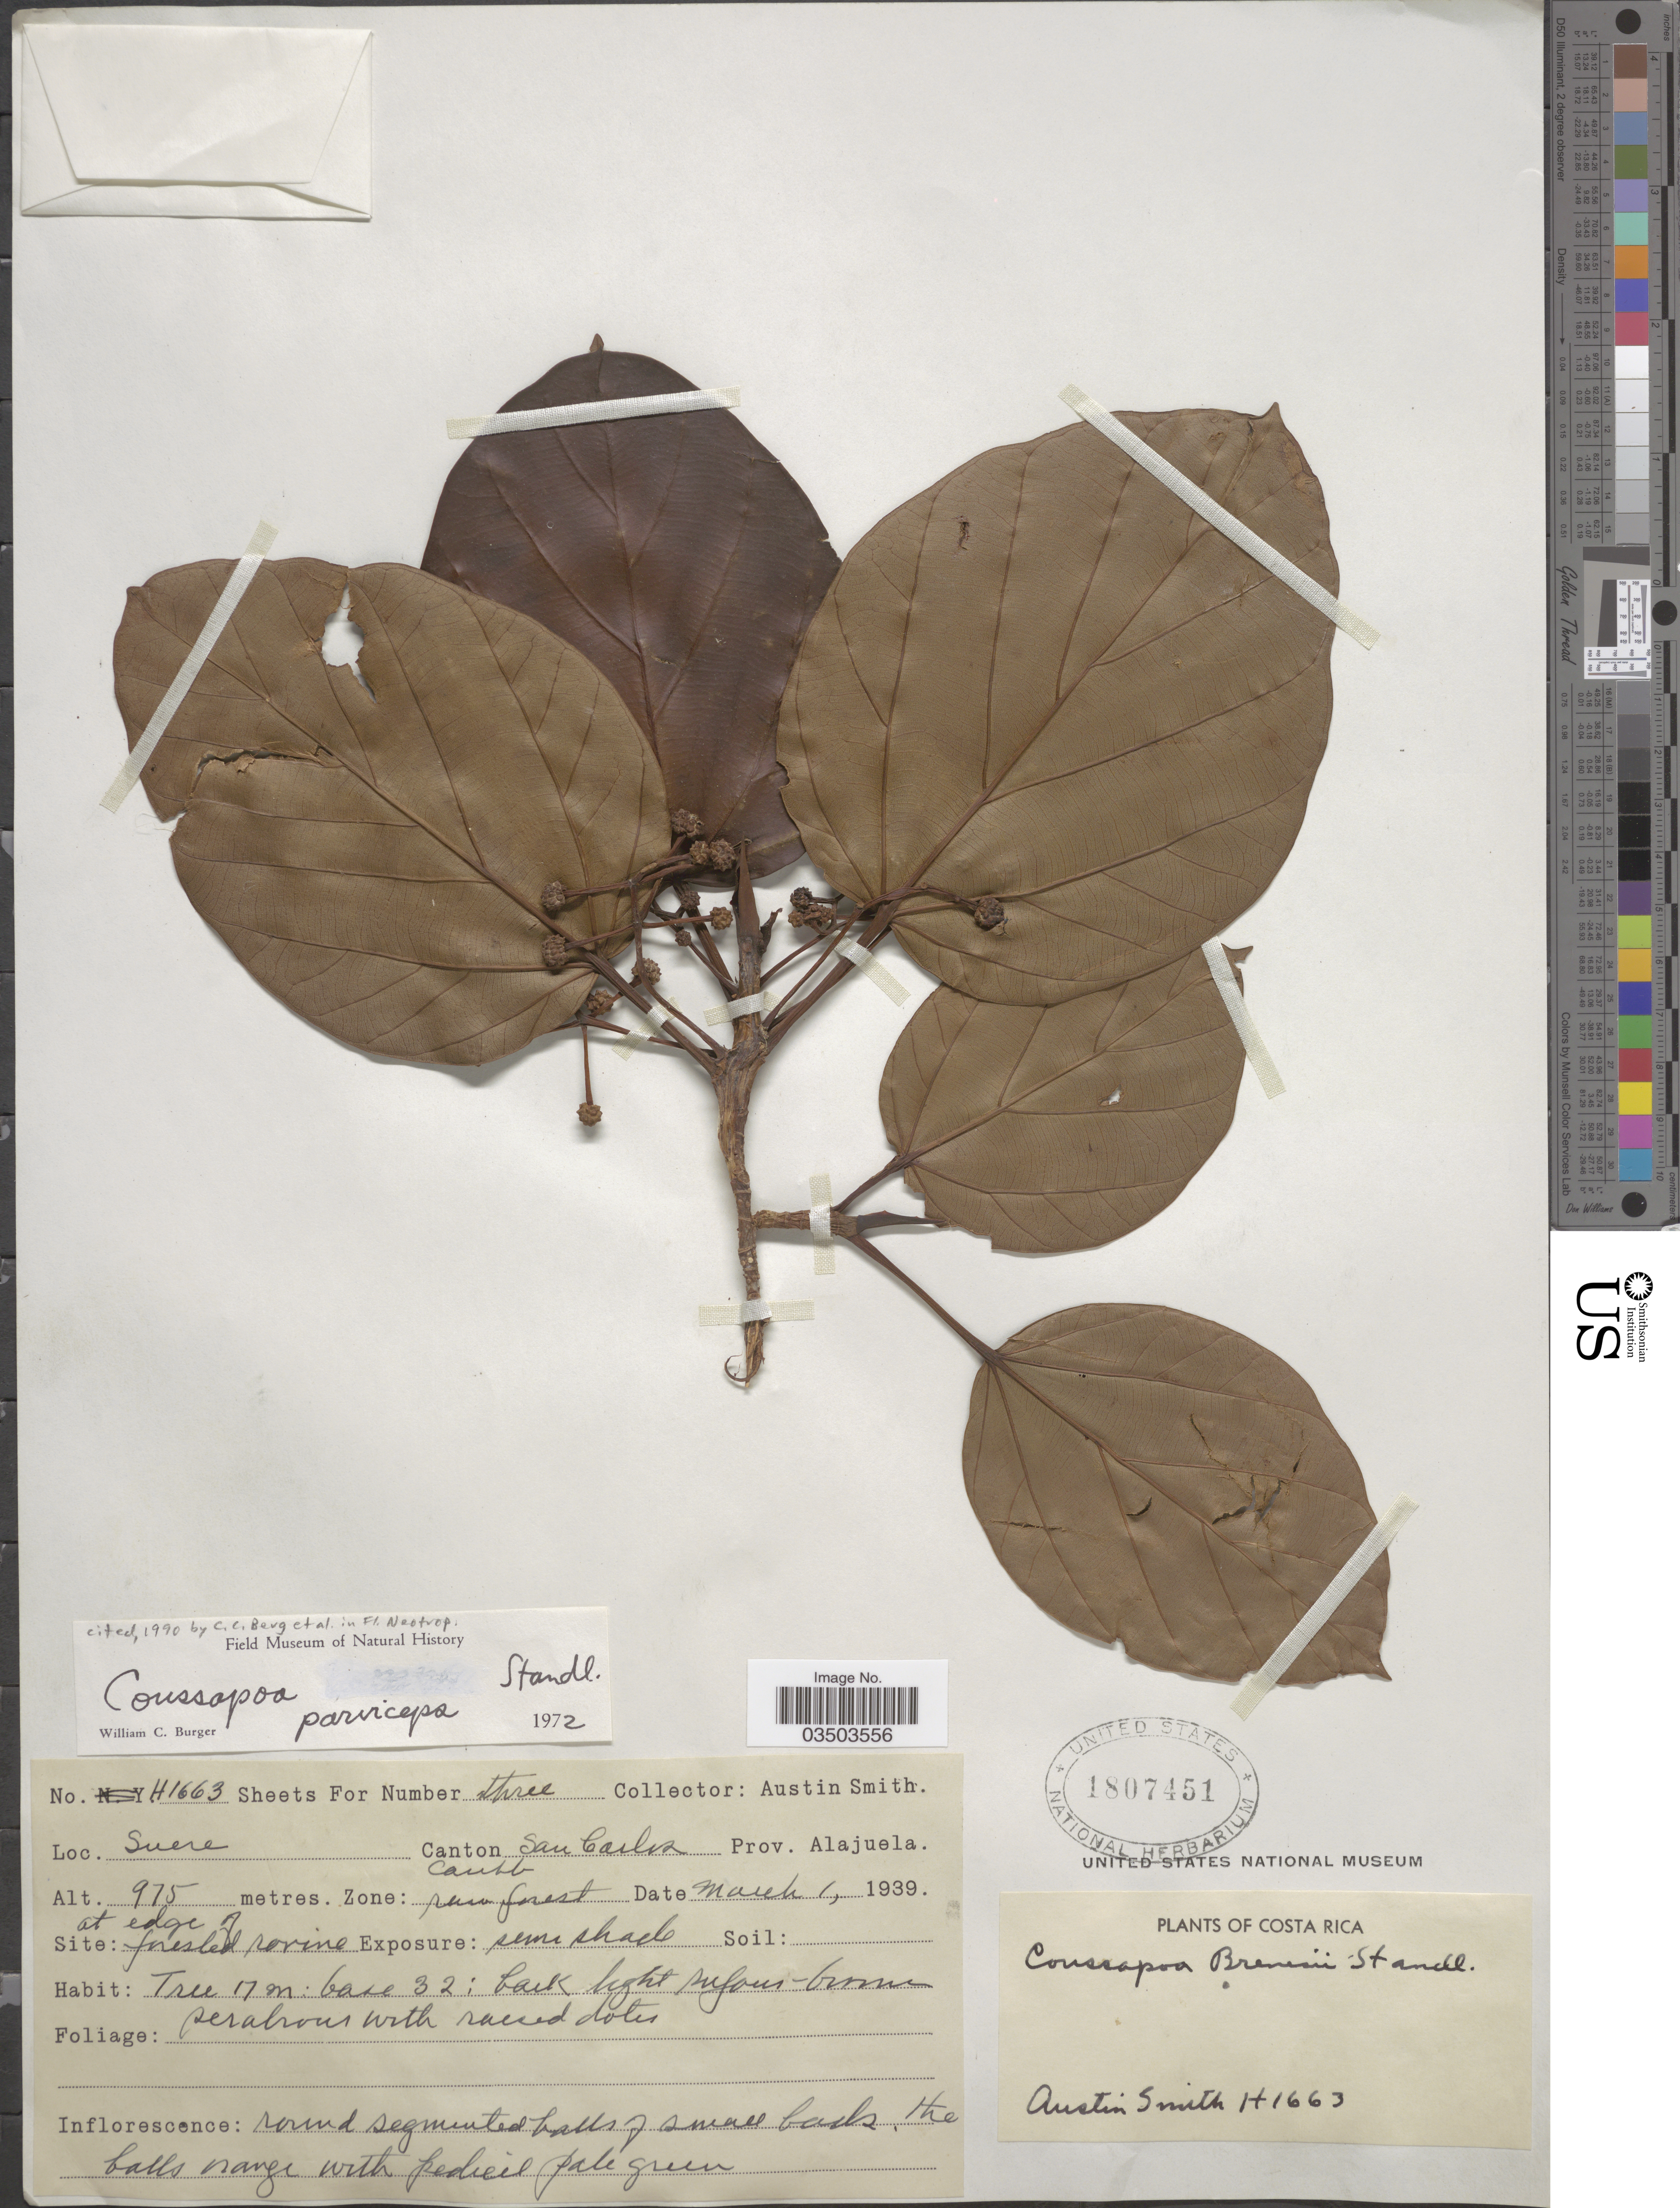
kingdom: Plantae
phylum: Tracheophyta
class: Magnoliopsida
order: Rosales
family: Urticaceae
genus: Coussapoa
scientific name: Coussapoa parviceps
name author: Standl.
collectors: Aust P. Smith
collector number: H1663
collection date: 1939-03-01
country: Costa Rica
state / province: Alajuela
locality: Suere. Canton San Carlos. Cantb*.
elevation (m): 975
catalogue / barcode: US 1807451